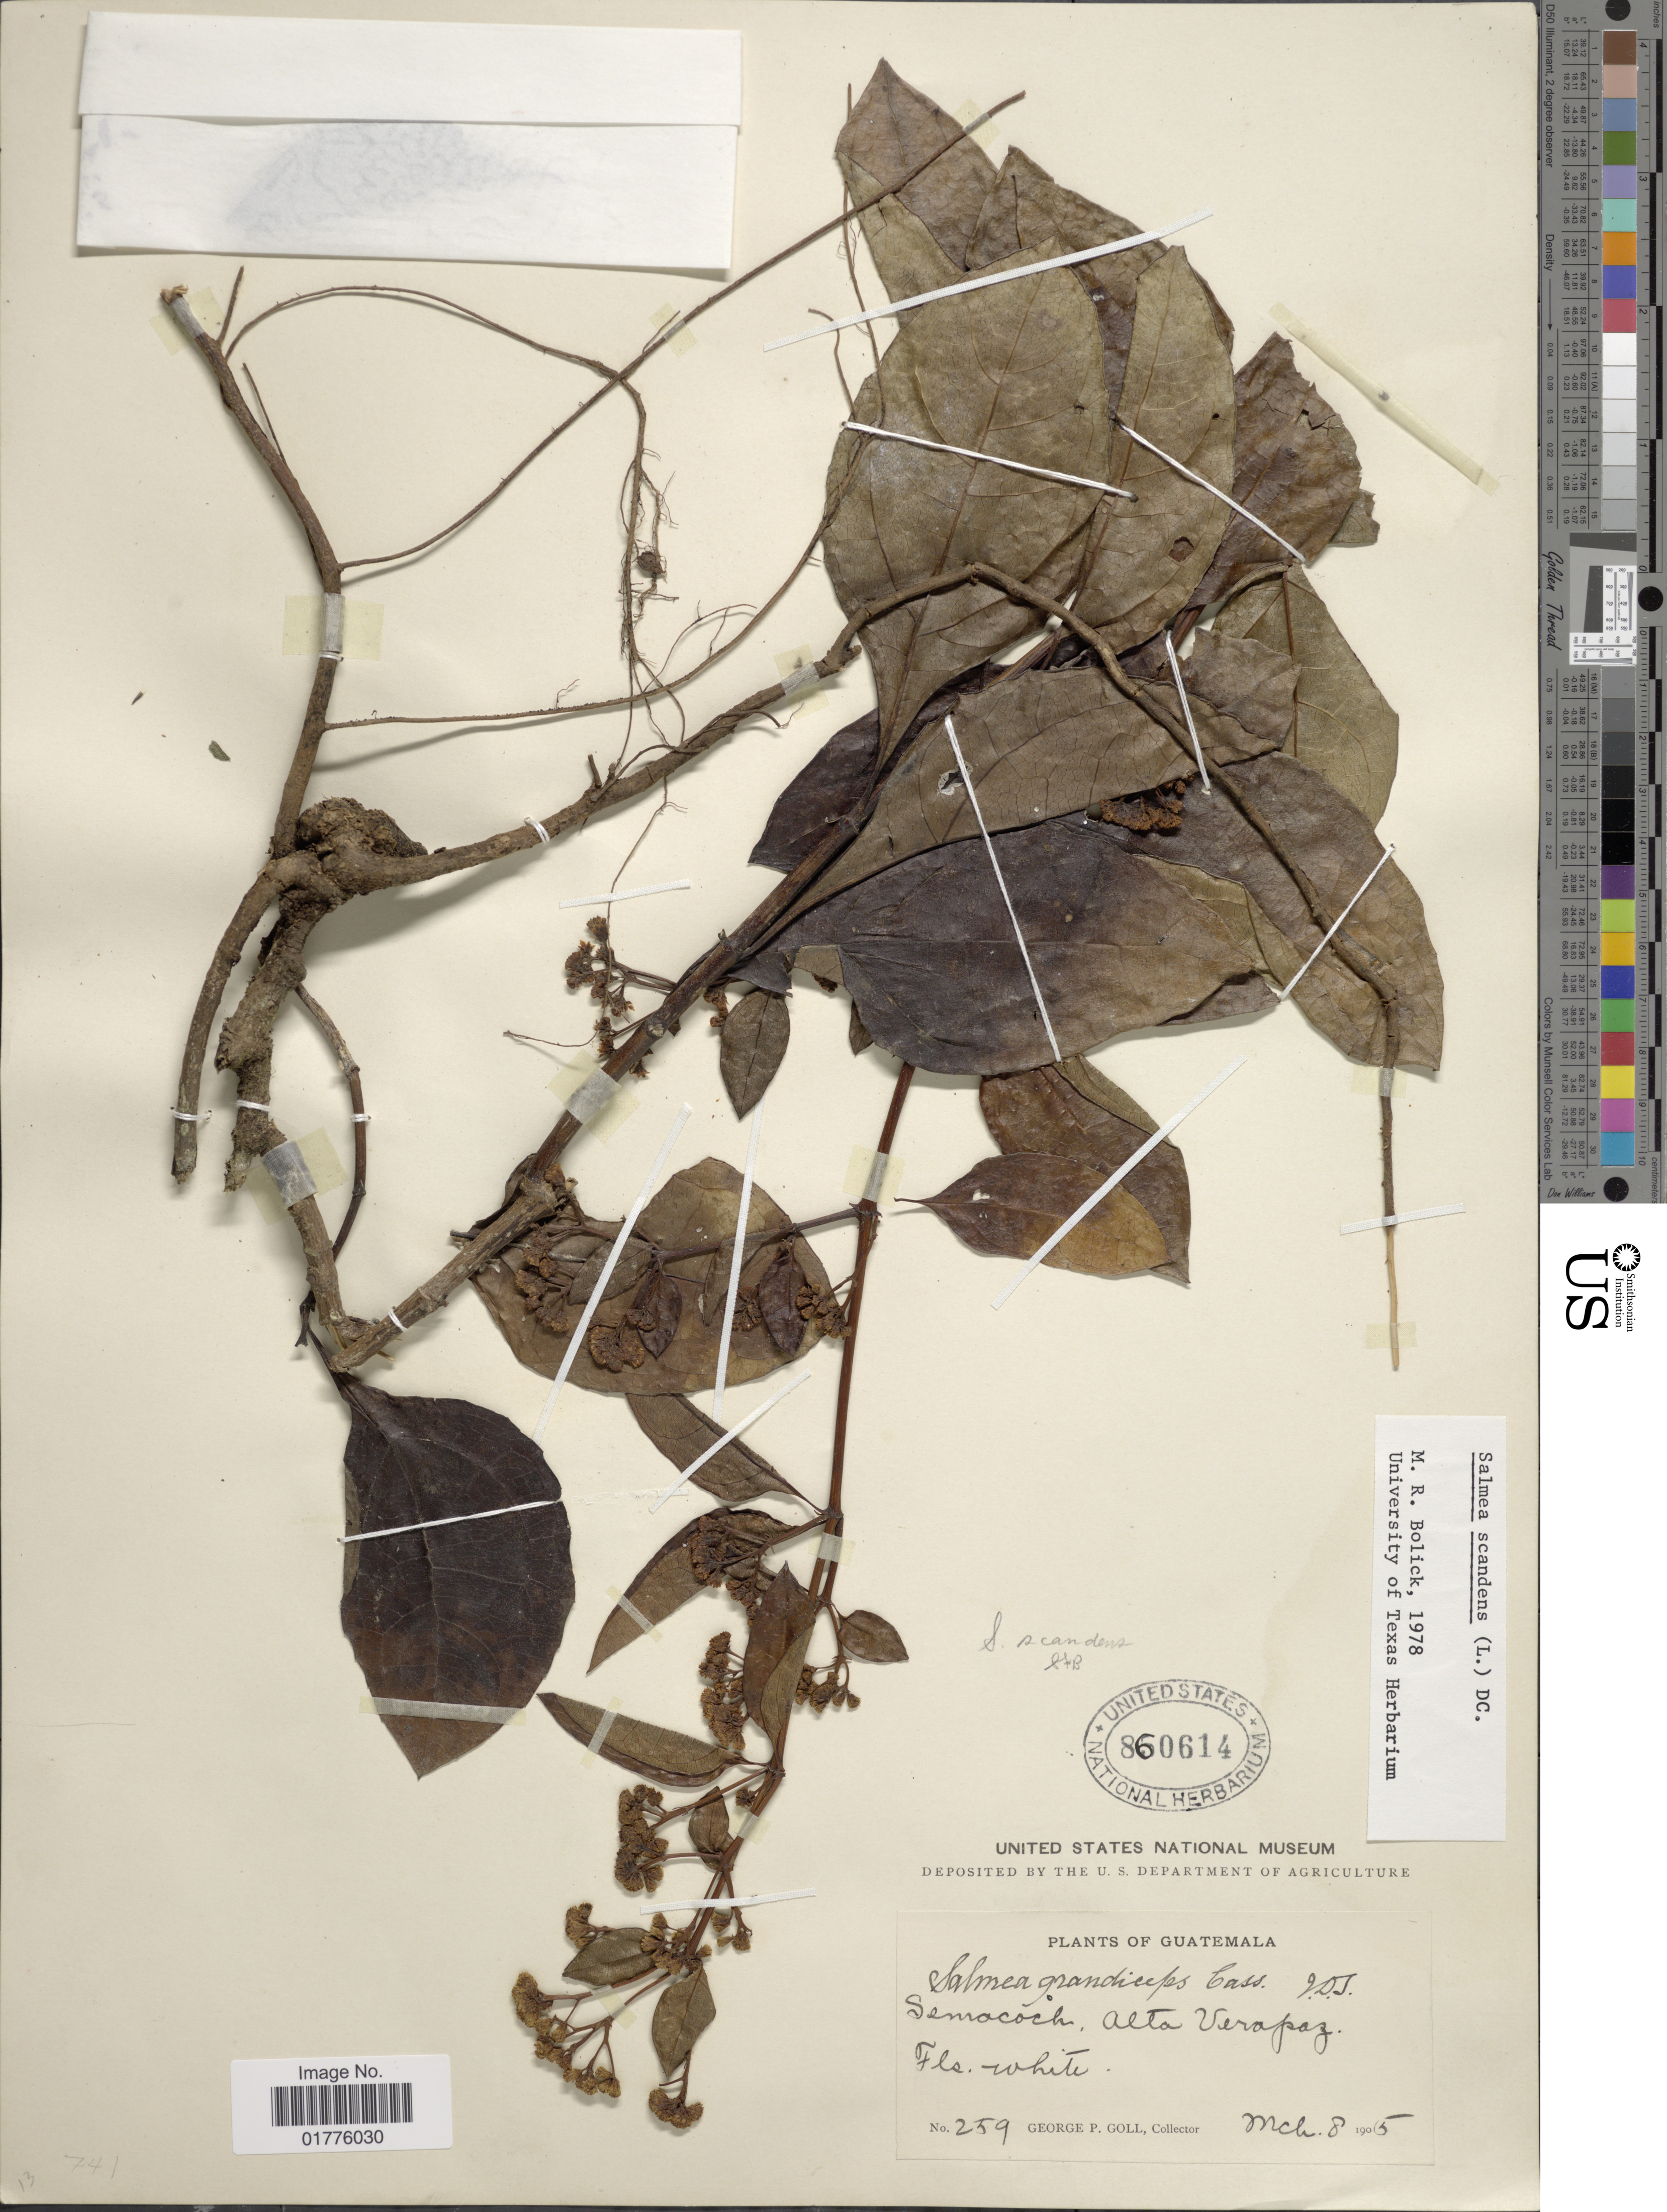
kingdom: Plantae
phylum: Tracheophyta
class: Magnoliopsida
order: Asterales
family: Asteraceae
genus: Salmea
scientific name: Salmea scandens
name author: (L.) DC.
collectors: G. P. Goll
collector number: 259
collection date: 1905-03-08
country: Guatemala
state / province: Alta Verapaz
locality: Semacoch, Alta Verapaz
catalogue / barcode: US 860614